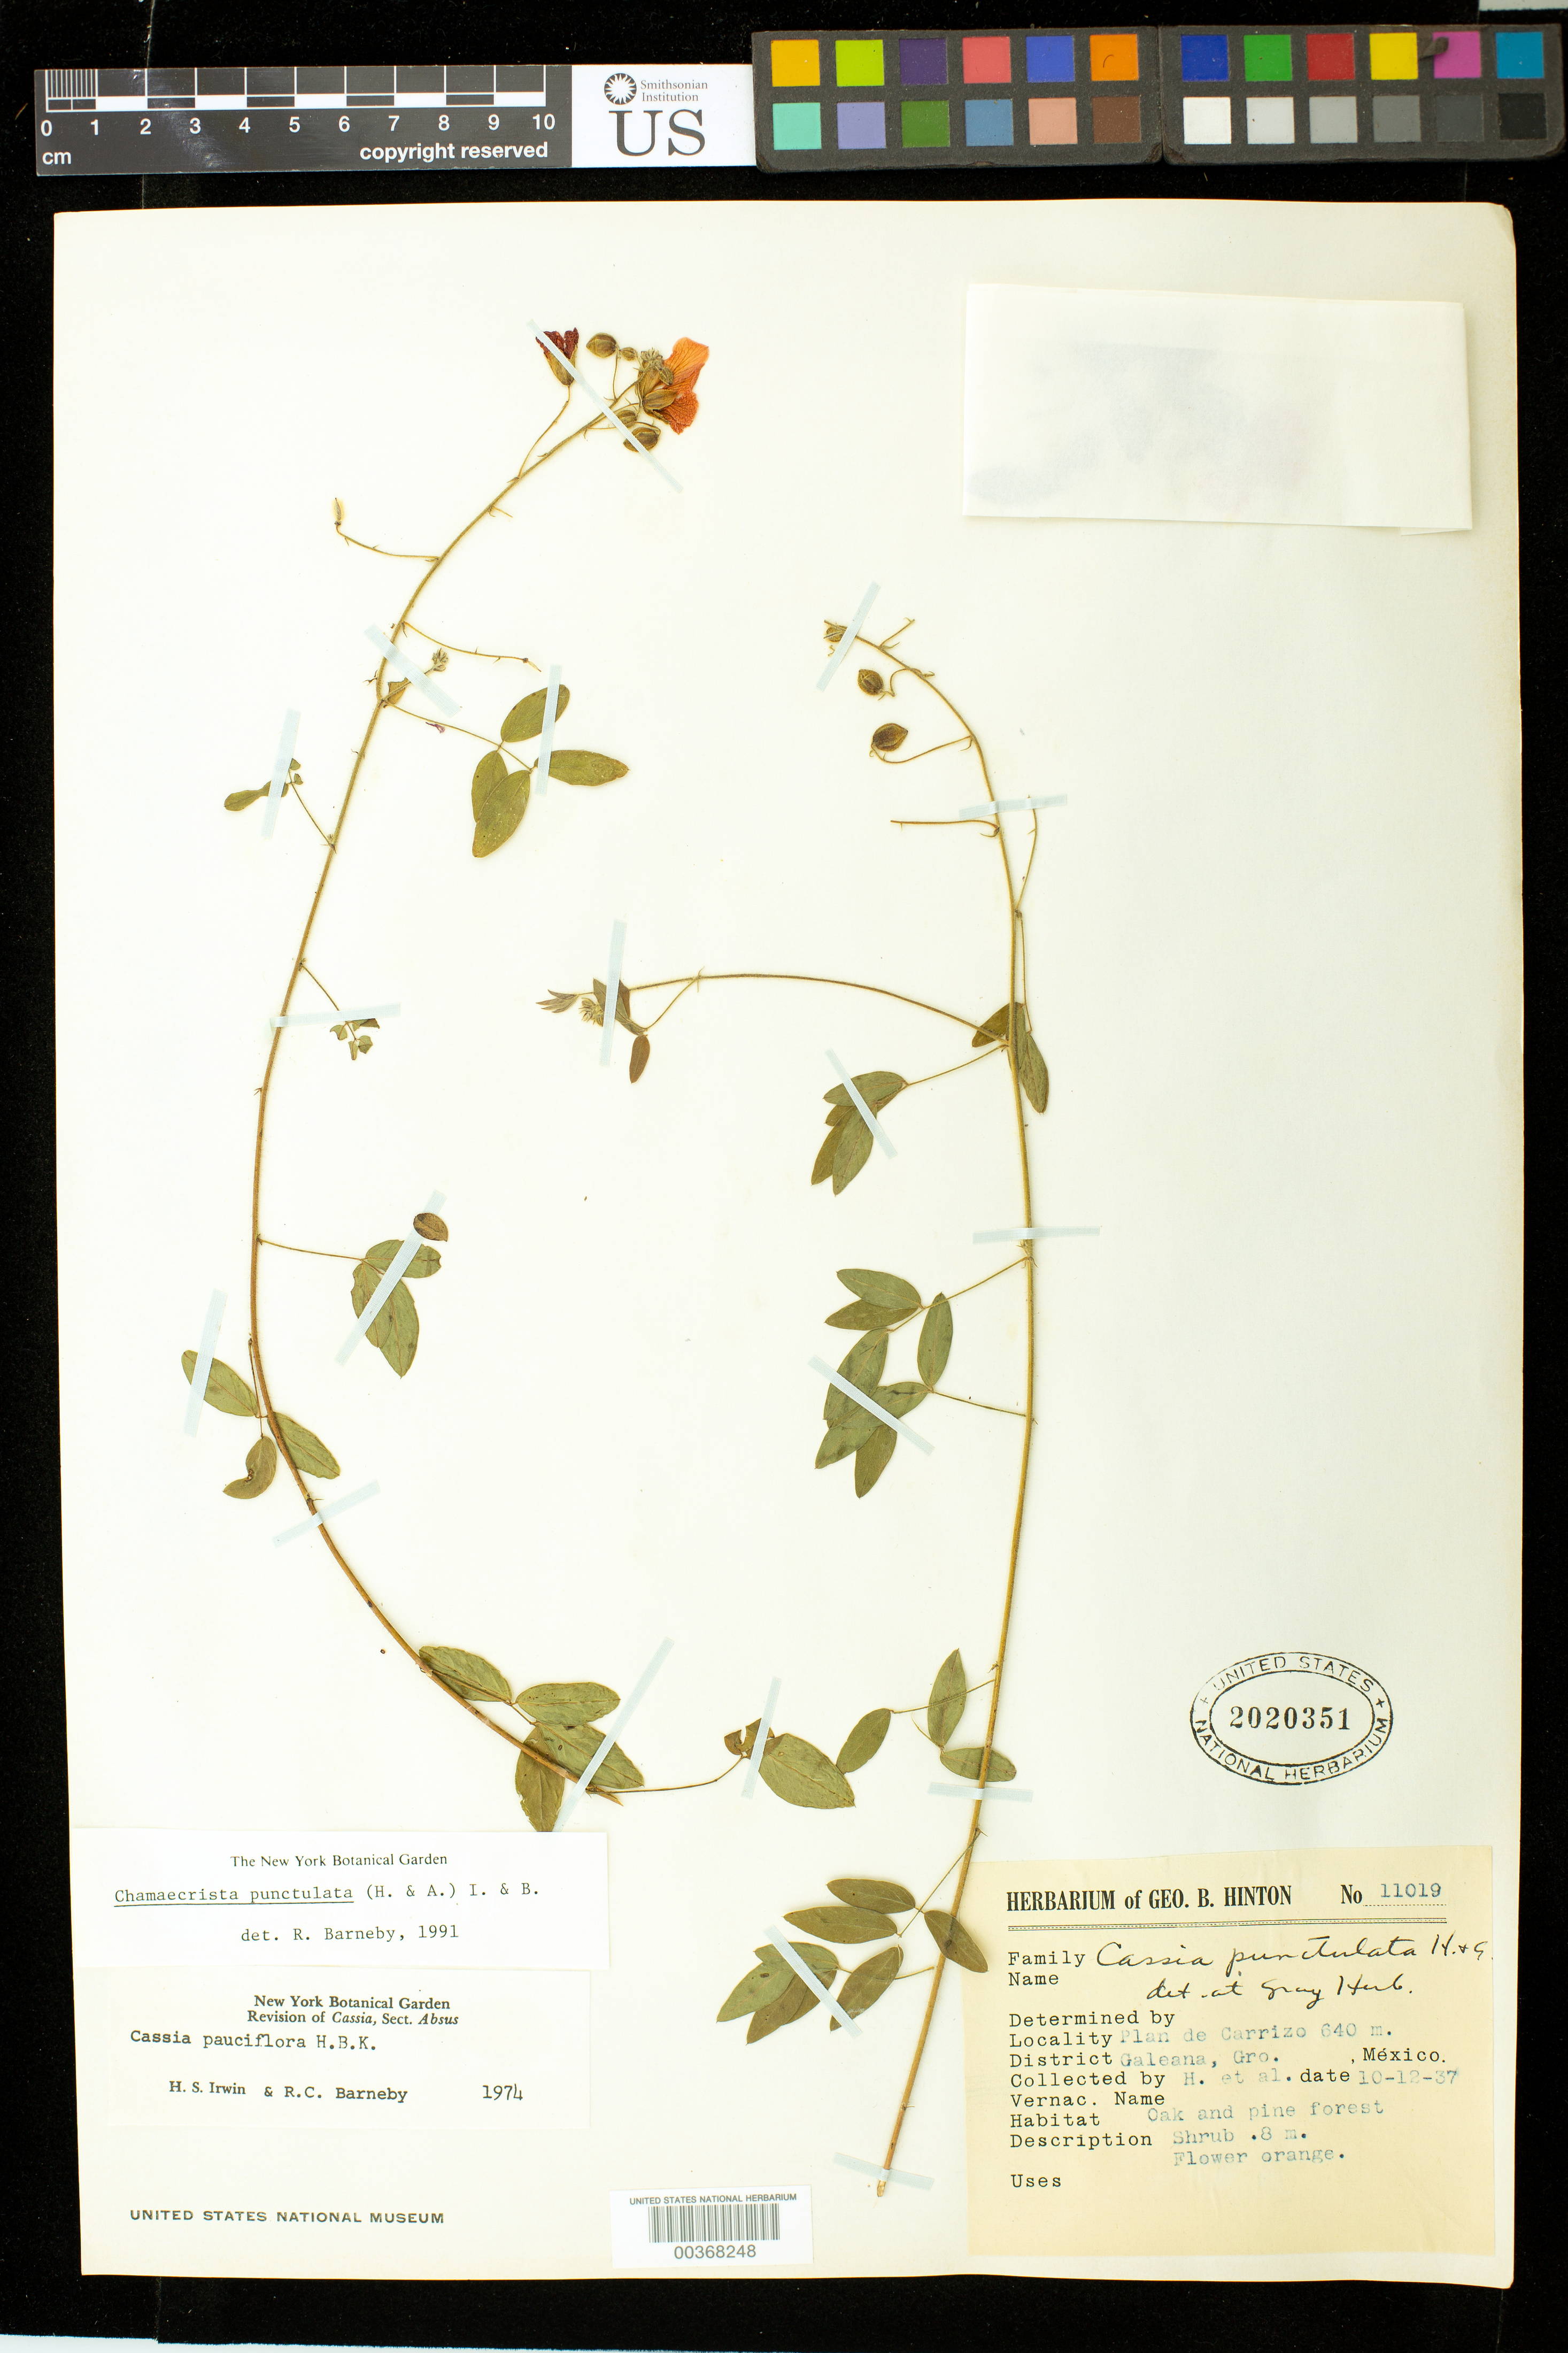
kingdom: Plantae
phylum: Tracheophyta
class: Magnoliopsida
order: Fabales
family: Fabaceae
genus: Chamaecrista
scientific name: Chamaecrista punctulata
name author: (Hook. & Arn.) H.S. Irwin & Barneby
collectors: G. B. Hinton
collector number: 11019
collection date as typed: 10 Dec 1937 or 12 Oct 1937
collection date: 1937-10-12 or 1937-12-10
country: Mexico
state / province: Guerrero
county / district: Tecpan De Galeana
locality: Galeana mun. (?), Plan de Carrizo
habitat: Oak and pine forest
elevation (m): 640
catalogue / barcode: US 2020351